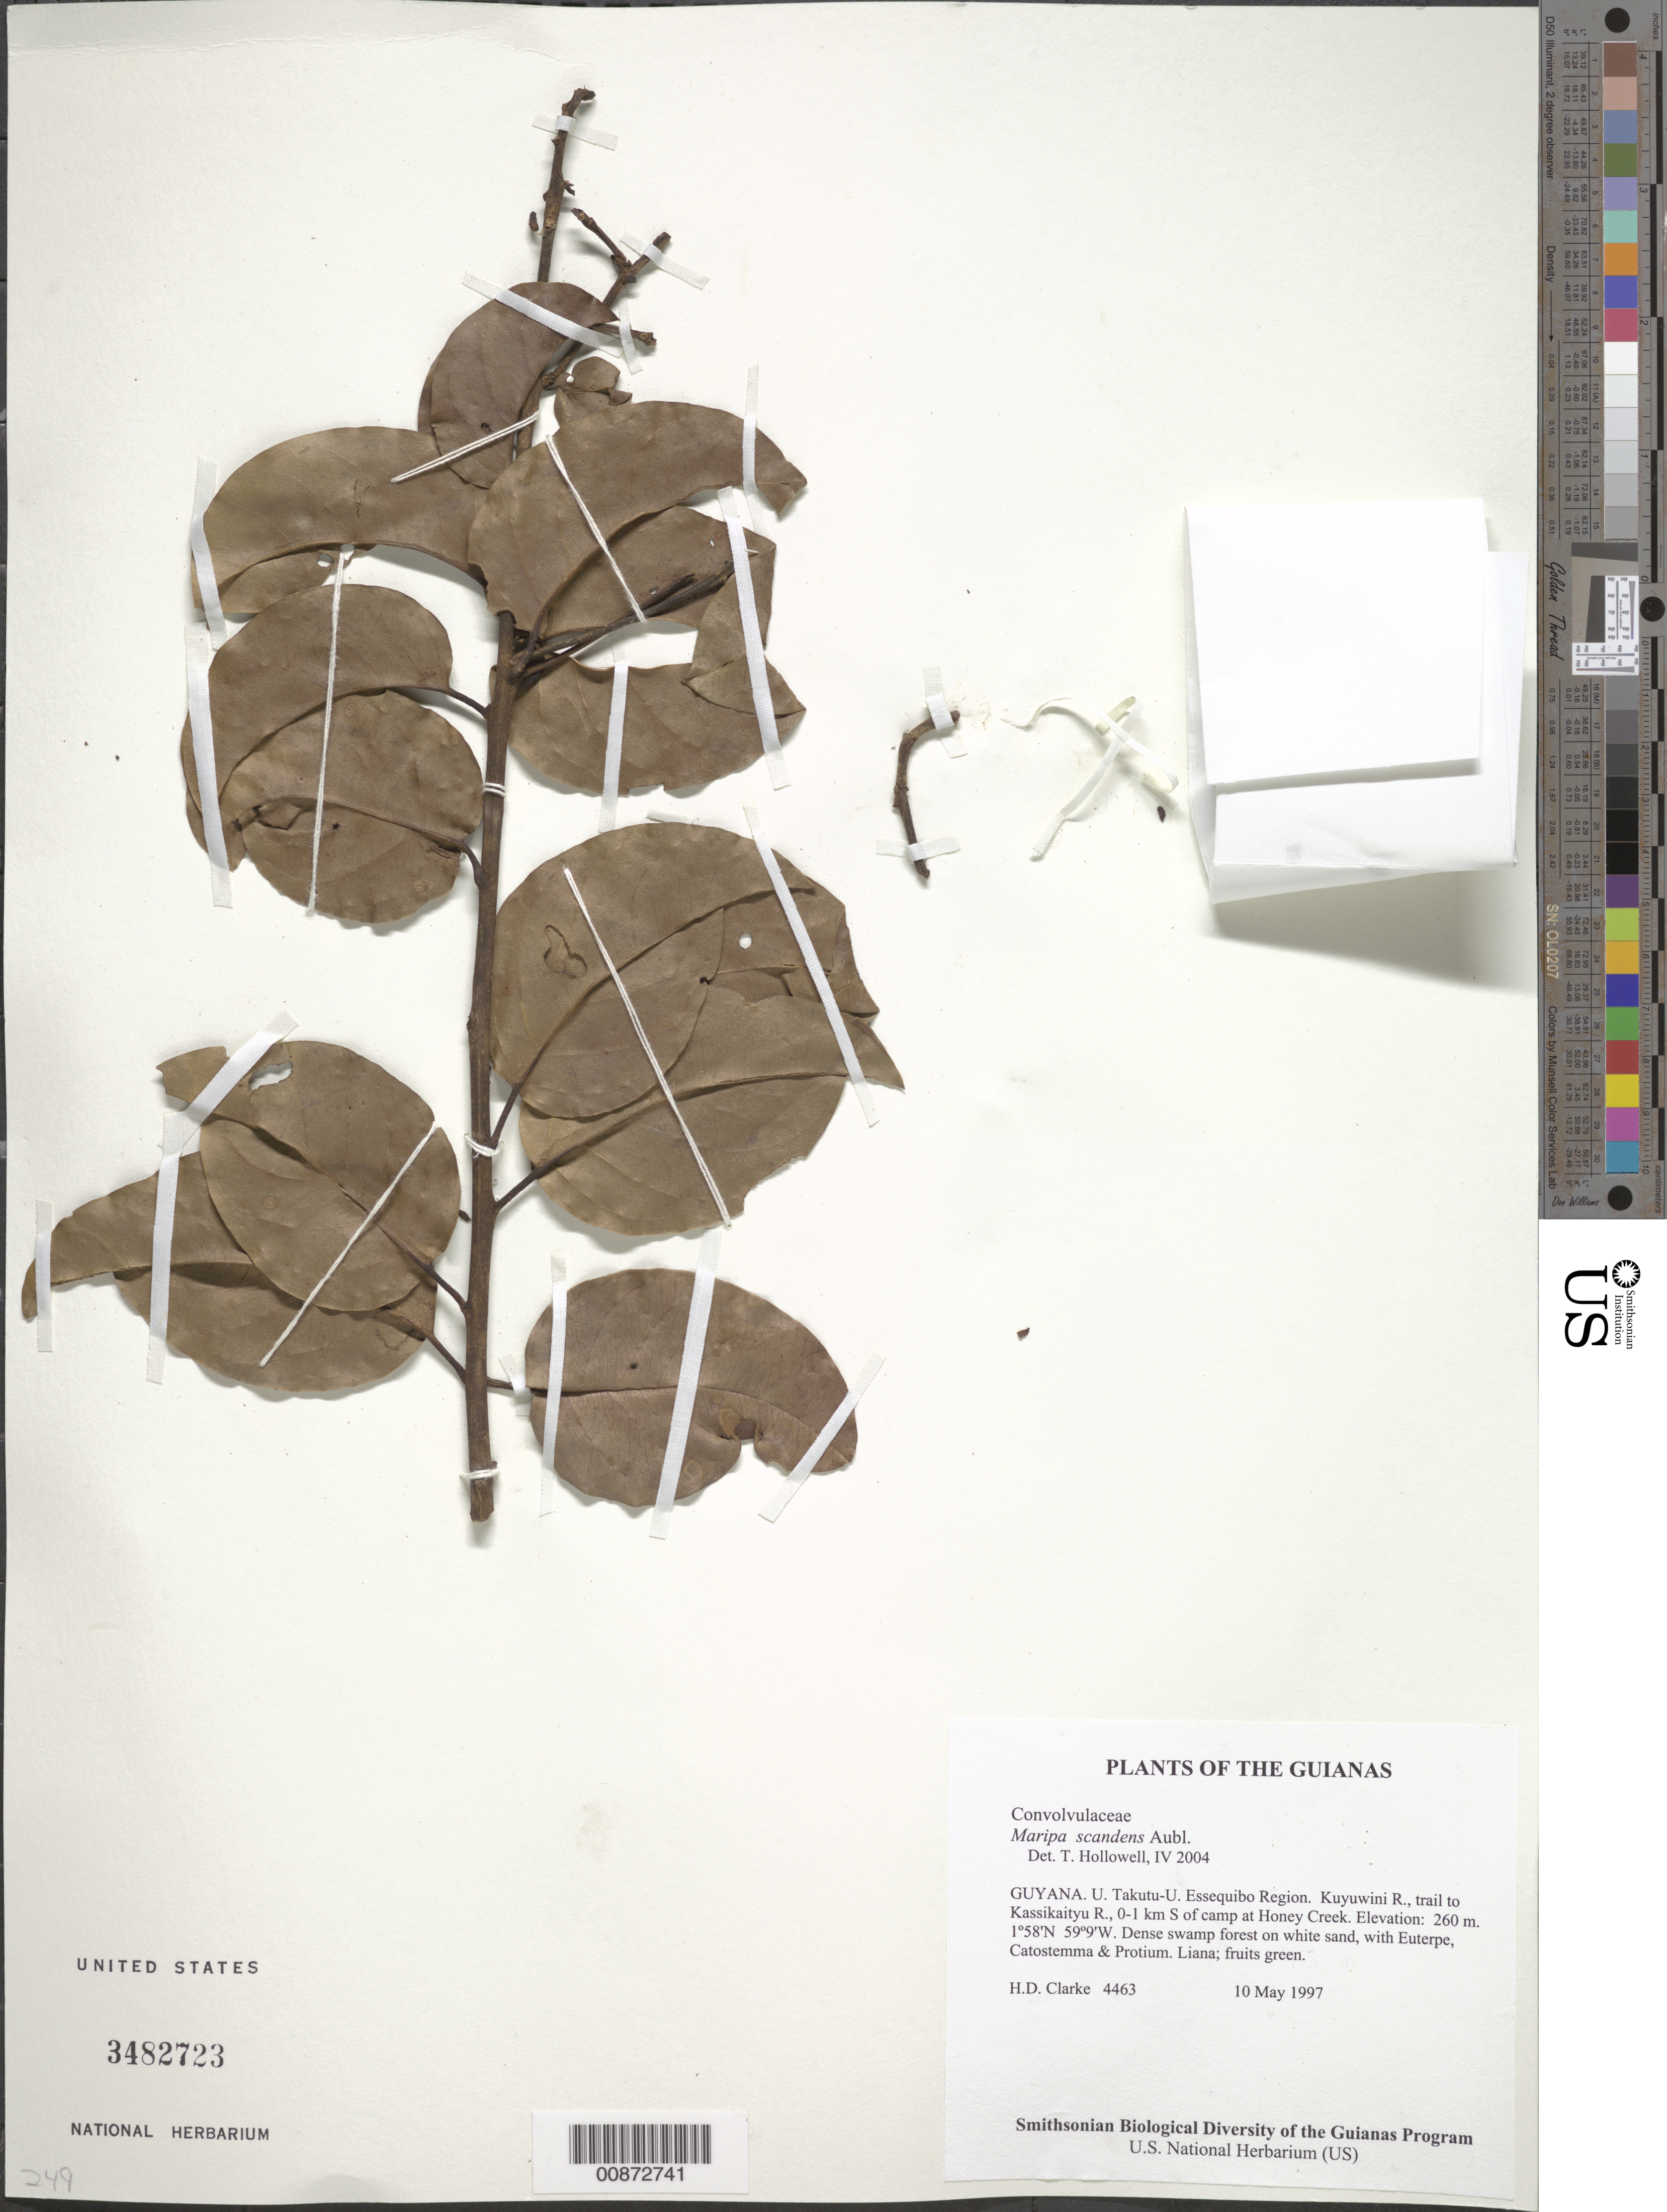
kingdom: Plantae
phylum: Tracheophyta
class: Magnoliopsida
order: Solanales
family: Convolvulaceae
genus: Maripa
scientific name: Maripa scandens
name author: Aubl.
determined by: Hollowell, T. H., (BOT), Smithsonian Institution - National Museum of Natural History (UNITED STATES)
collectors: H. D. Clarke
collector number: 4463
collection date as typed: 10 May 1997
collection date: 1997-05-10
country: Guyana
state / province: U. Takutu-U. Essequibo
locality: Kuyuwini R., trail to Kassikaityu R., 0-1 km S of camp at Honey Creek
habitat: Dense swamp forest on white sand, with Euterpe, Catostemma & Protium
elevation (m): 260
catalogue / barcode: US 3482723